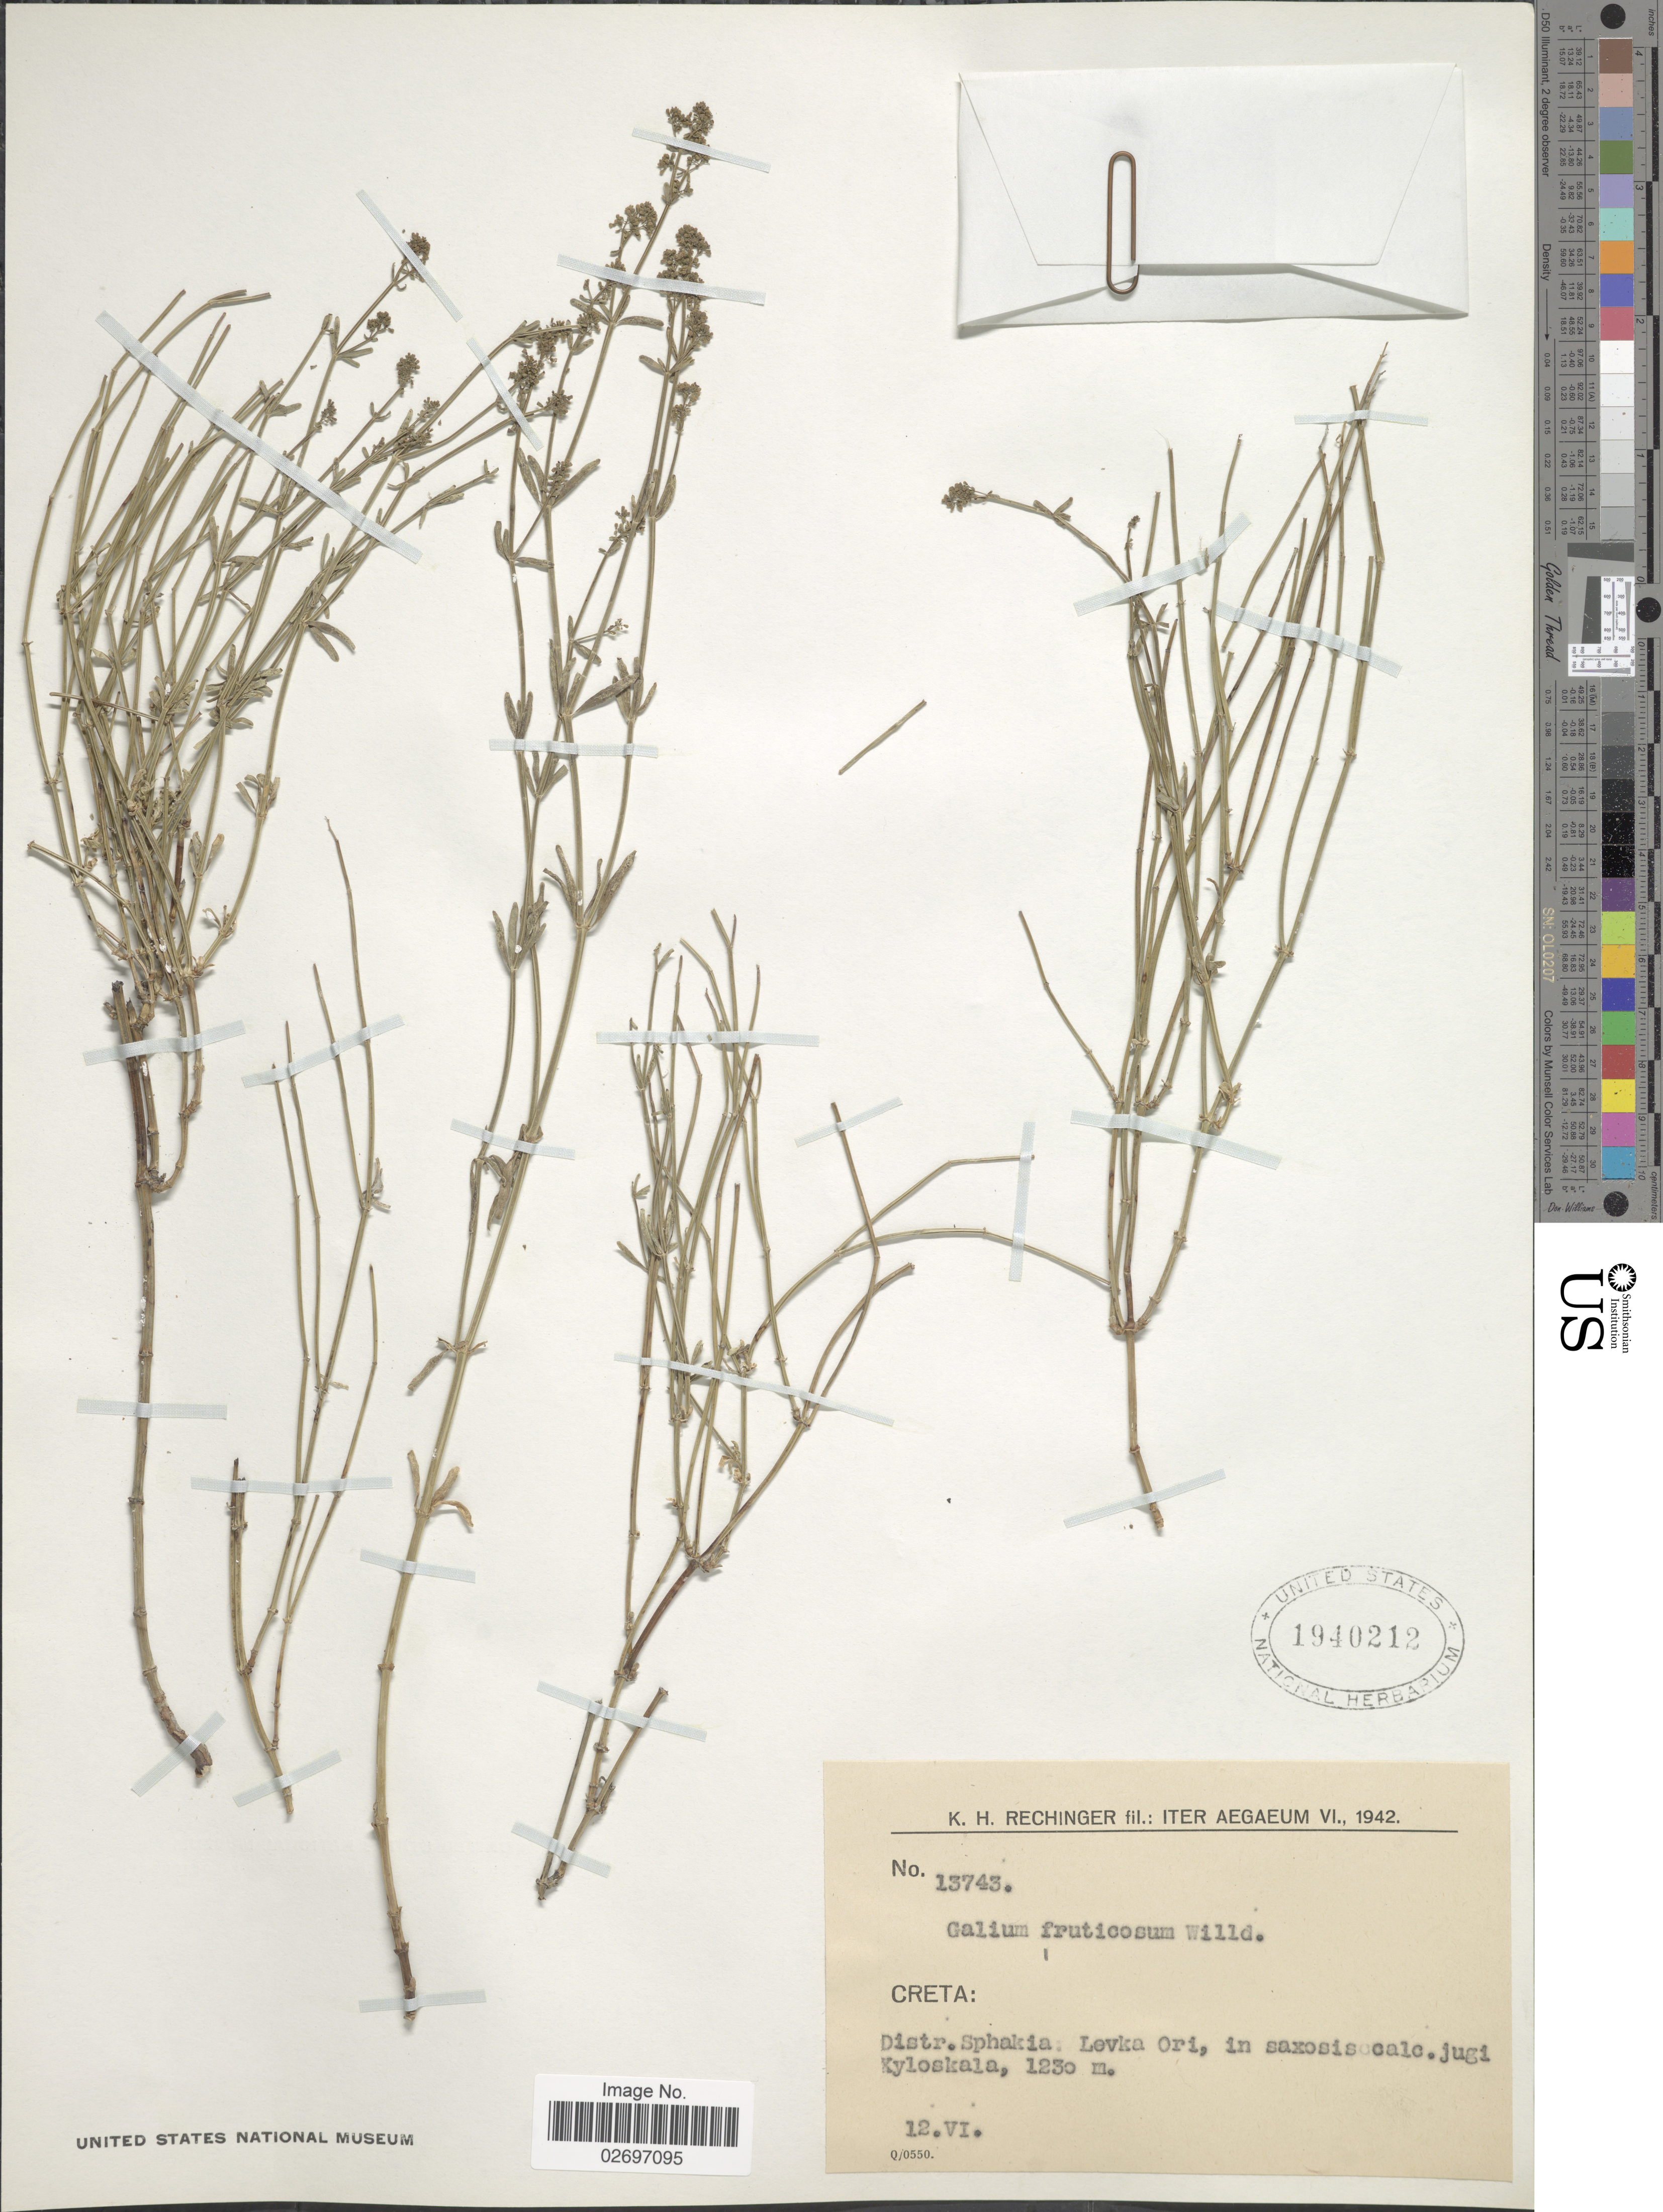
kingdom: Plantae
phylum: Tracheophyta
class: Magnoliopsida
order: Gentianales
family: Rubiaceae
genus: Galium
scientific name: Galium fruticosum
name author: Willd.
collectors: K. H. Rechinger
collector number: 13743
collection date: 1942-06-12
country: Greece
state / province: Crete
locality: Aegaeum, Creta: Distr. Sphakia: Levka Ori, in saxosisecalc. jugi Kyloskala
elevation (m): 1230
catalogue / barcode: US 1940212